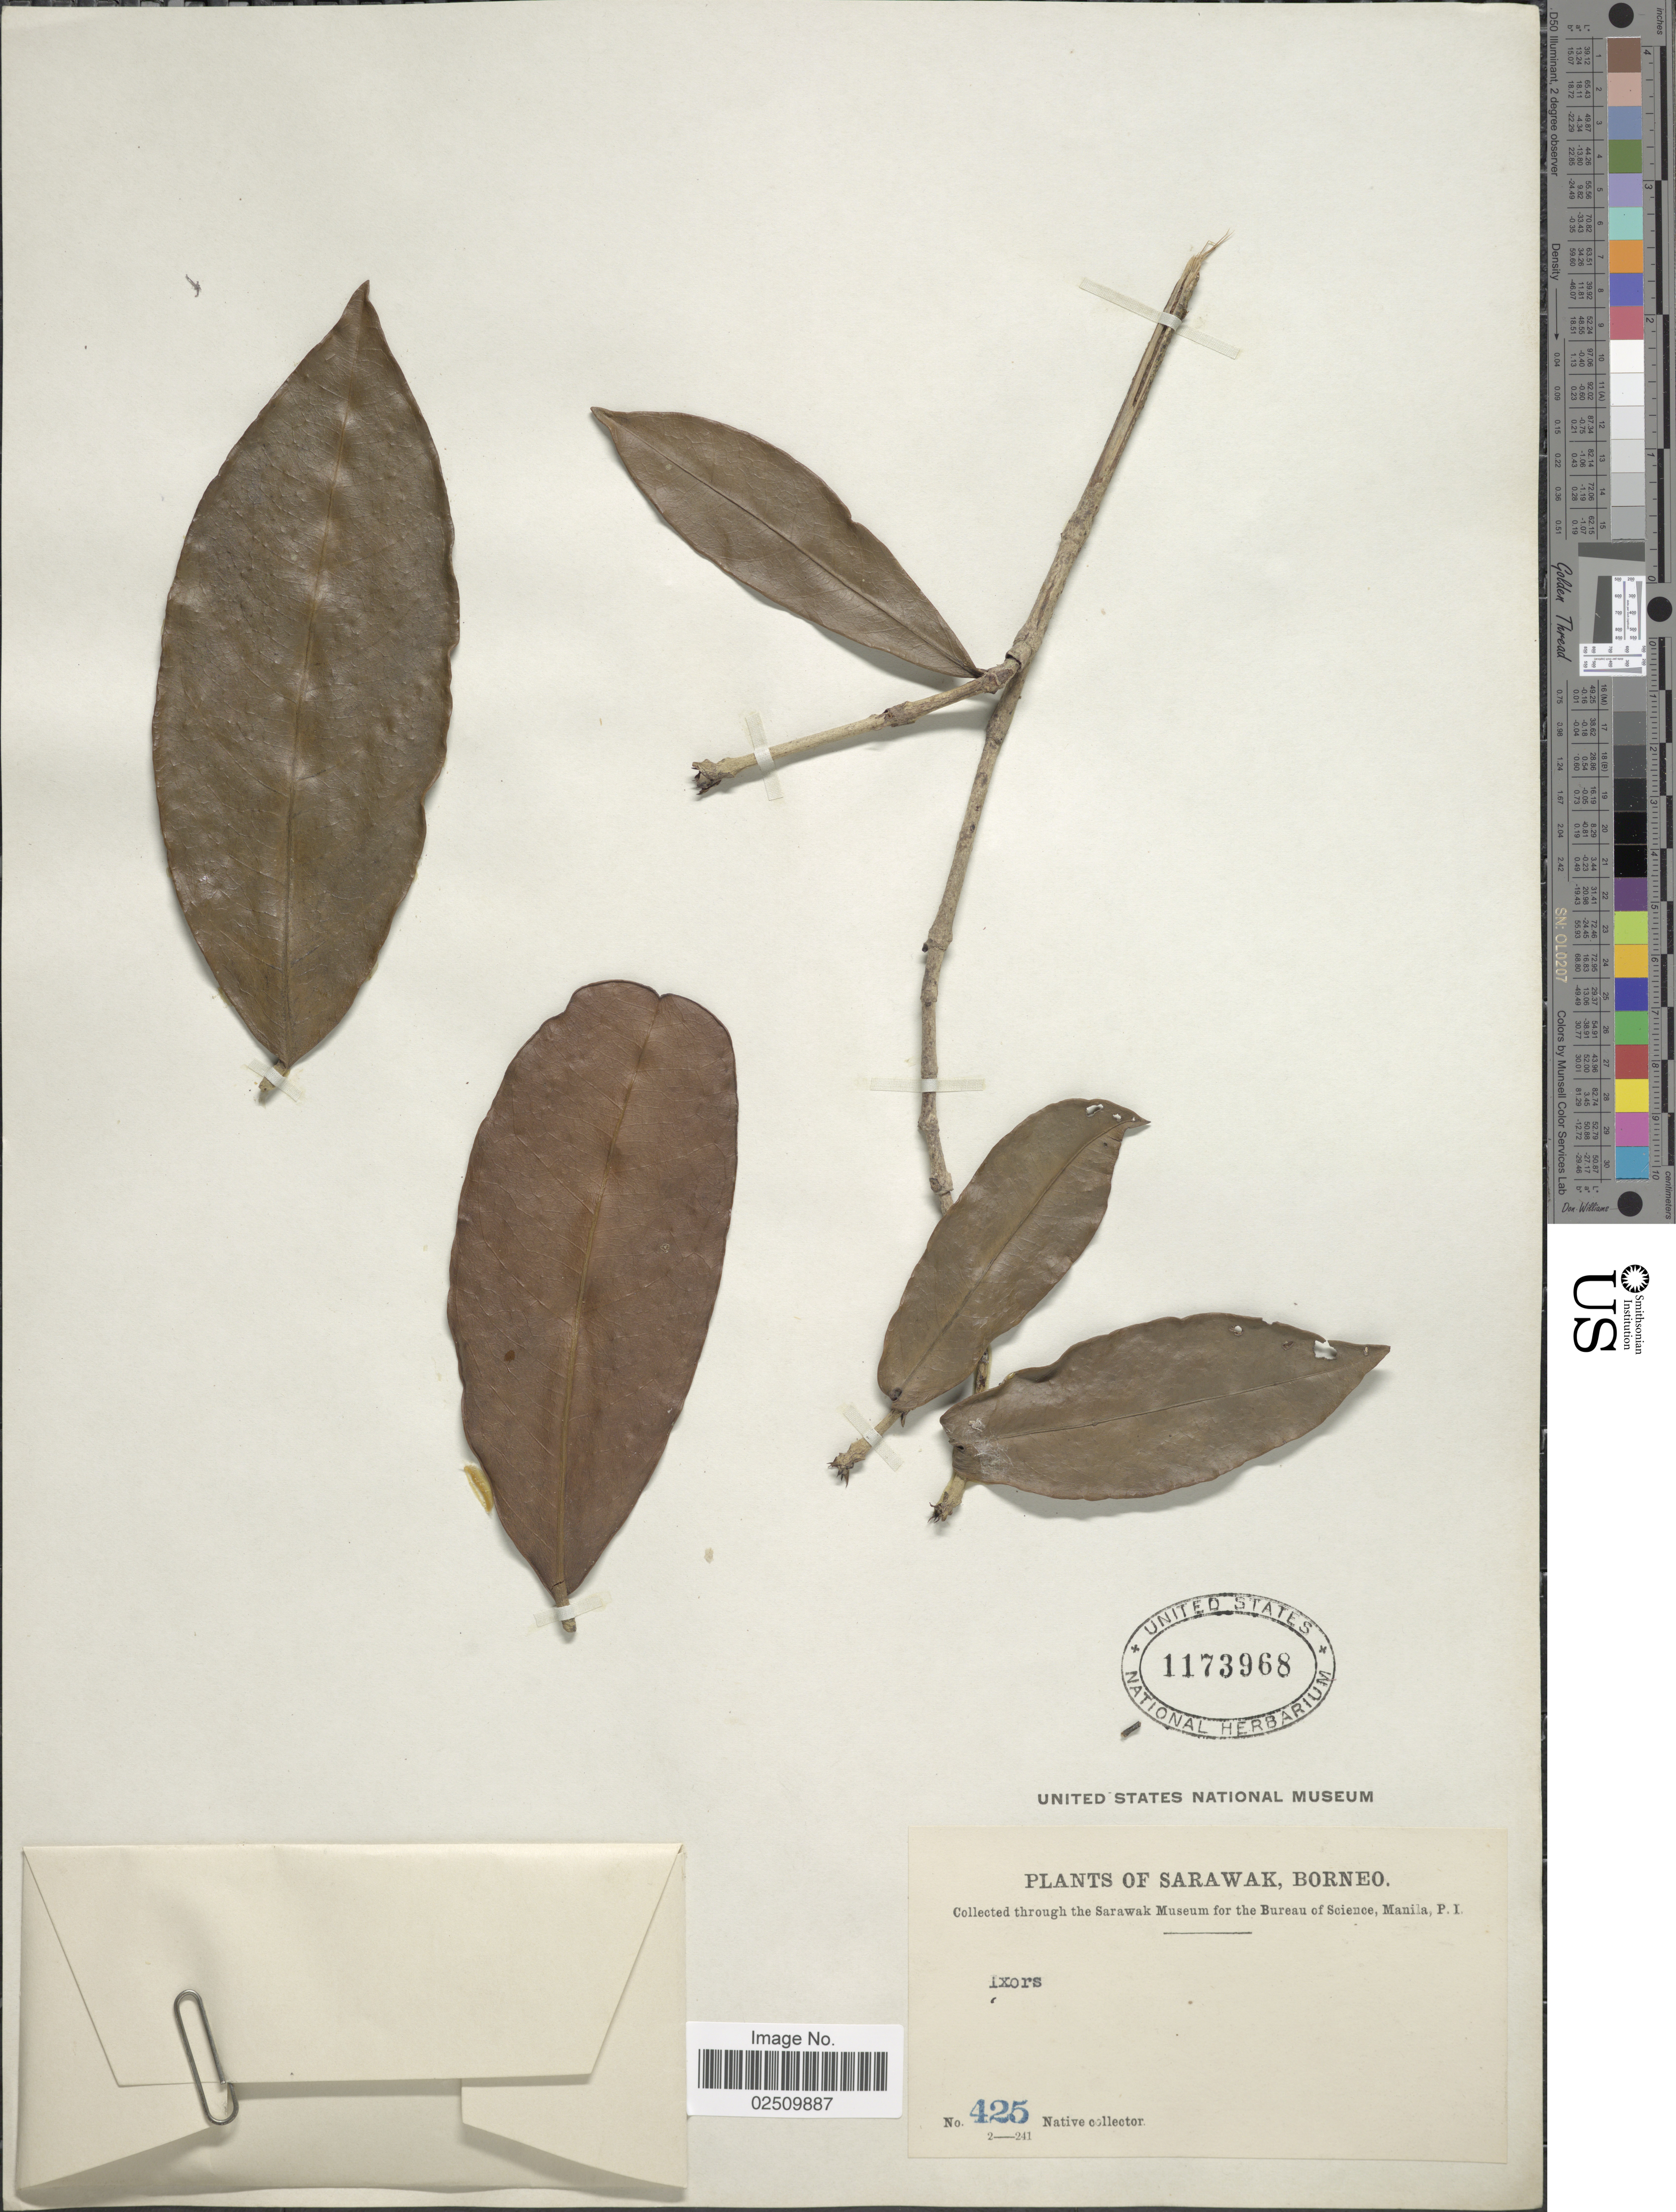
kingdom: Plantae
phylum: Tracheophyta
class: Magnoliopsida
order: Gentianales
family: Rubiaceae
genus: Ixora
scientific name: Ixora sp.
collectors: Native collector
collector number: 425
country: Malaysia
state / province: Sarawak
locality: Borneo.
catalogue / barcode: US 1173968